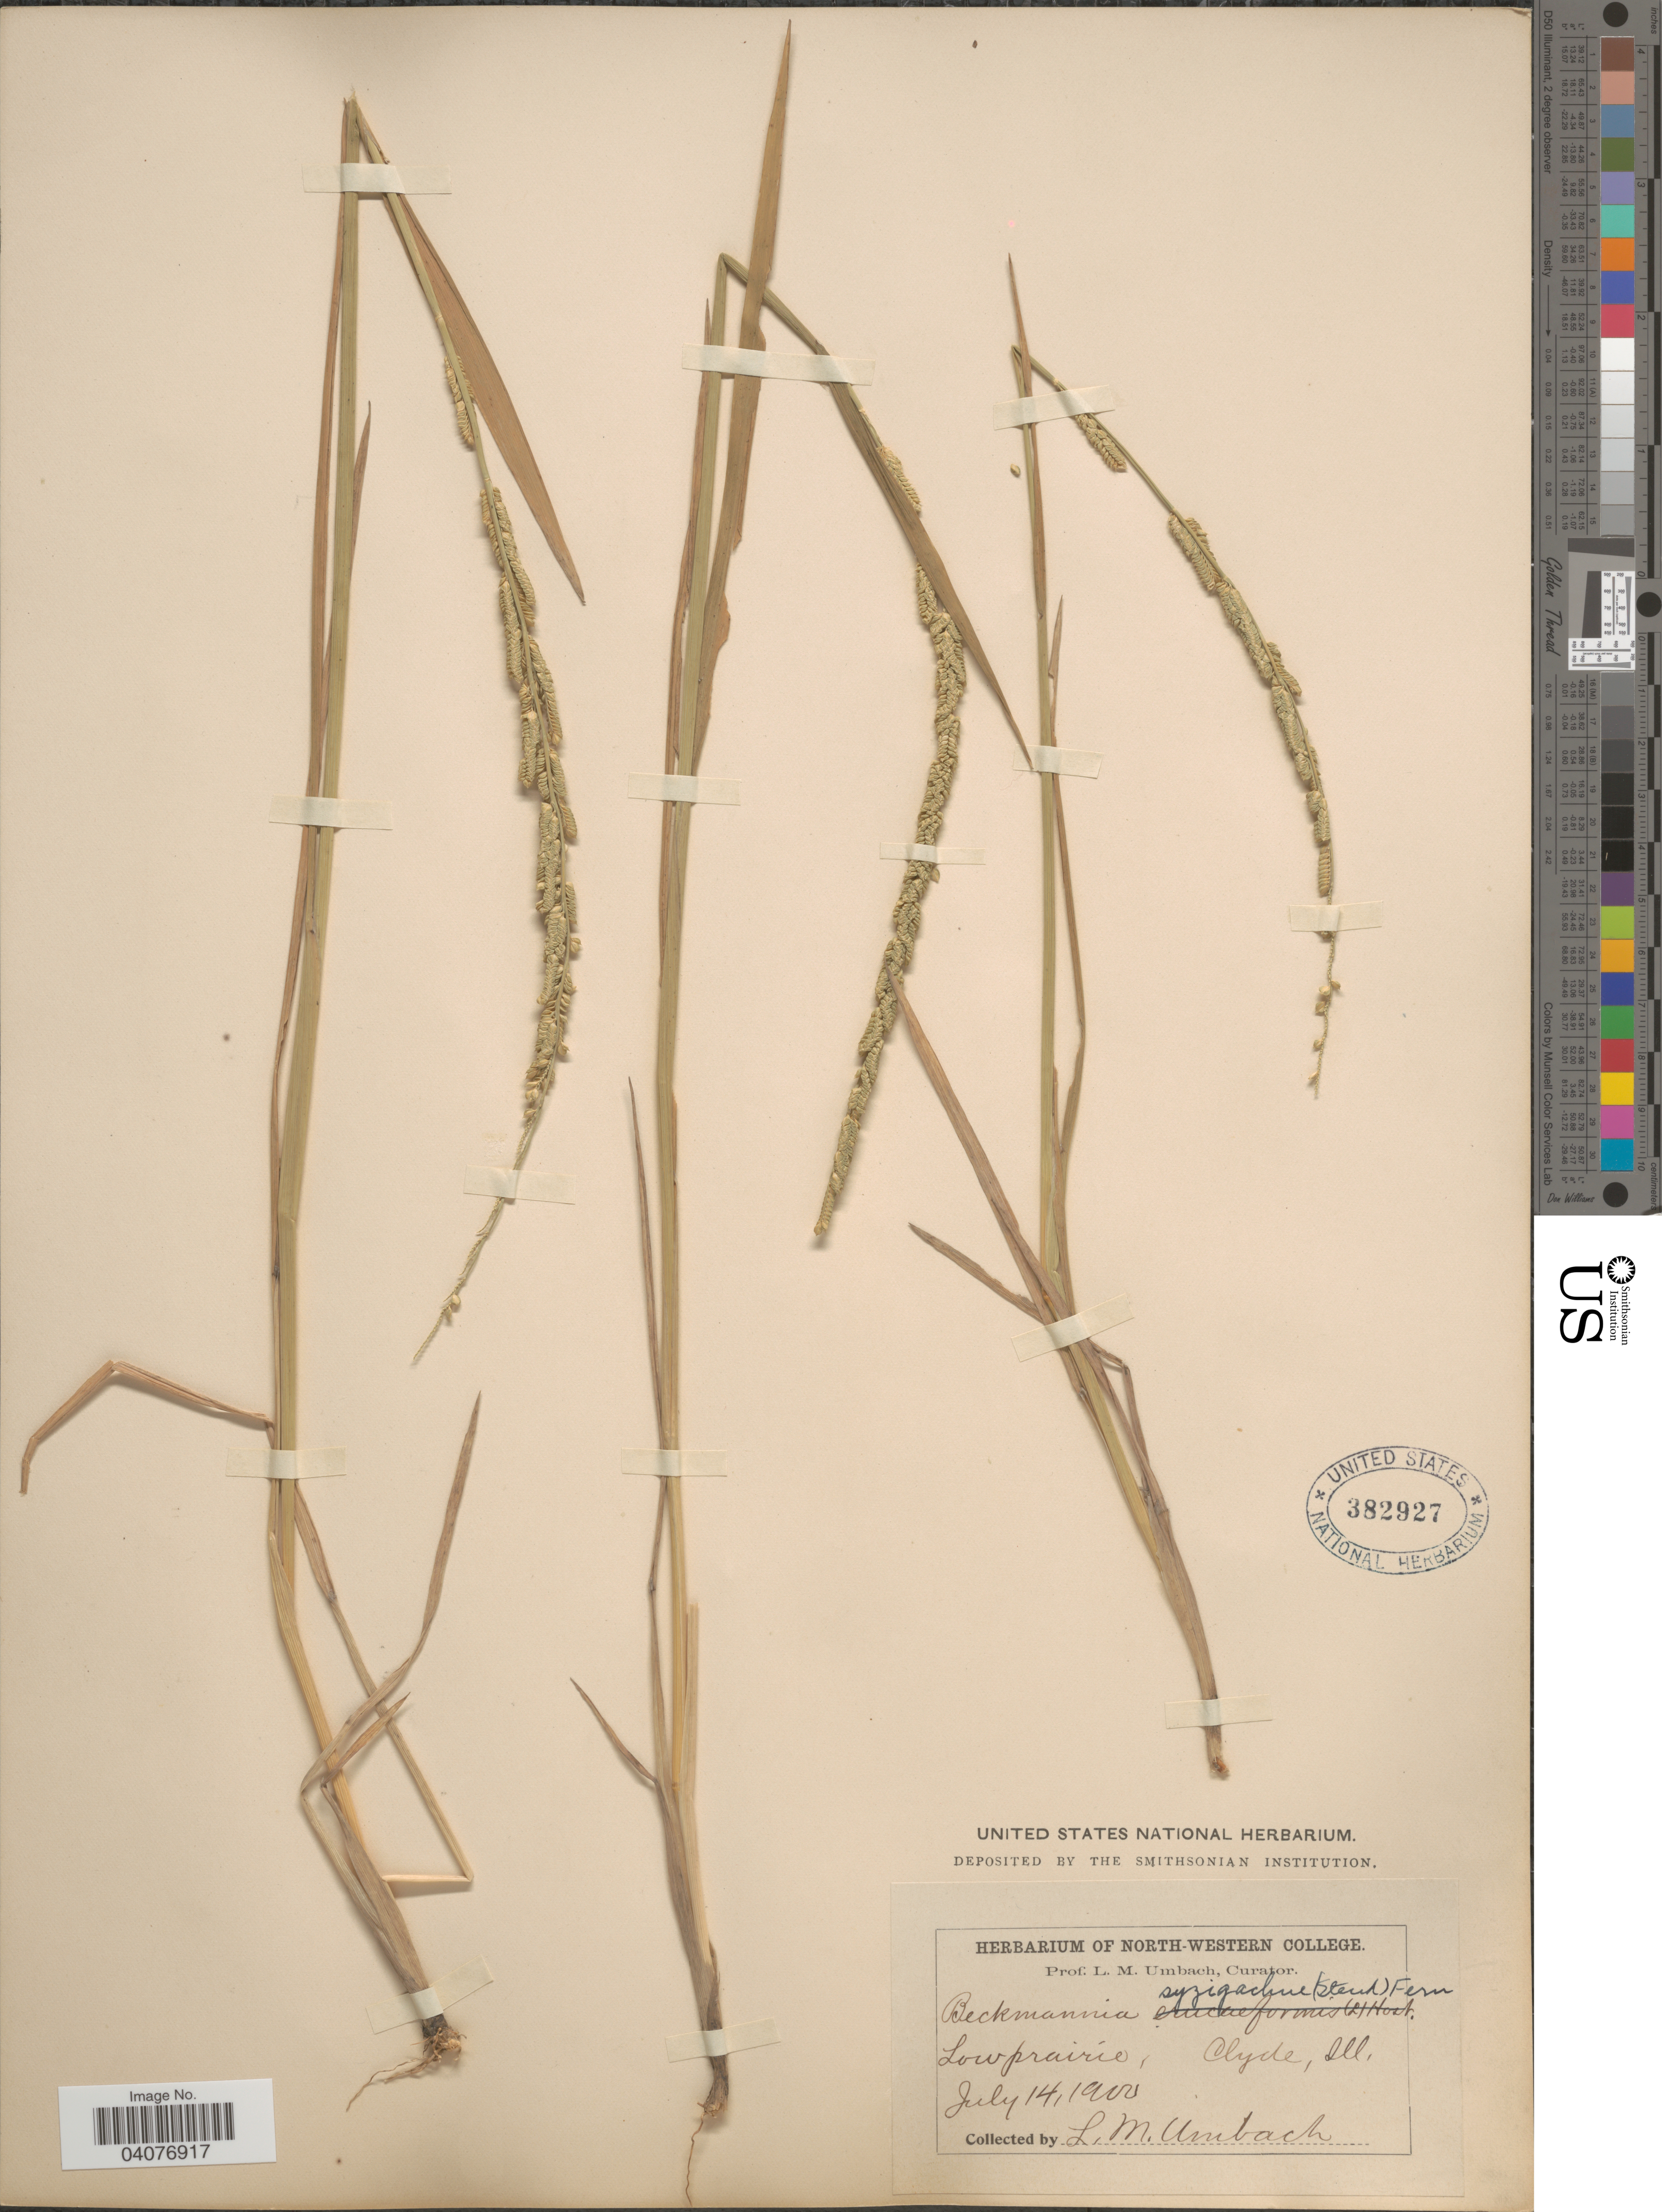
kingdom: Plantae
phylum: Tracheophyta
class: Liliopsida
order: Poales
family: Poaceae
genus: Beckmannia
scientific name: Beckmannia syzigachne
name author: (Steud.) Fernald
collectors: L. M. Umbach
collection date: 1900-07-14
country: United States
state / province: Illinois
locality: Low Prairie, Clyde.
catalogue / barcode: US 382927